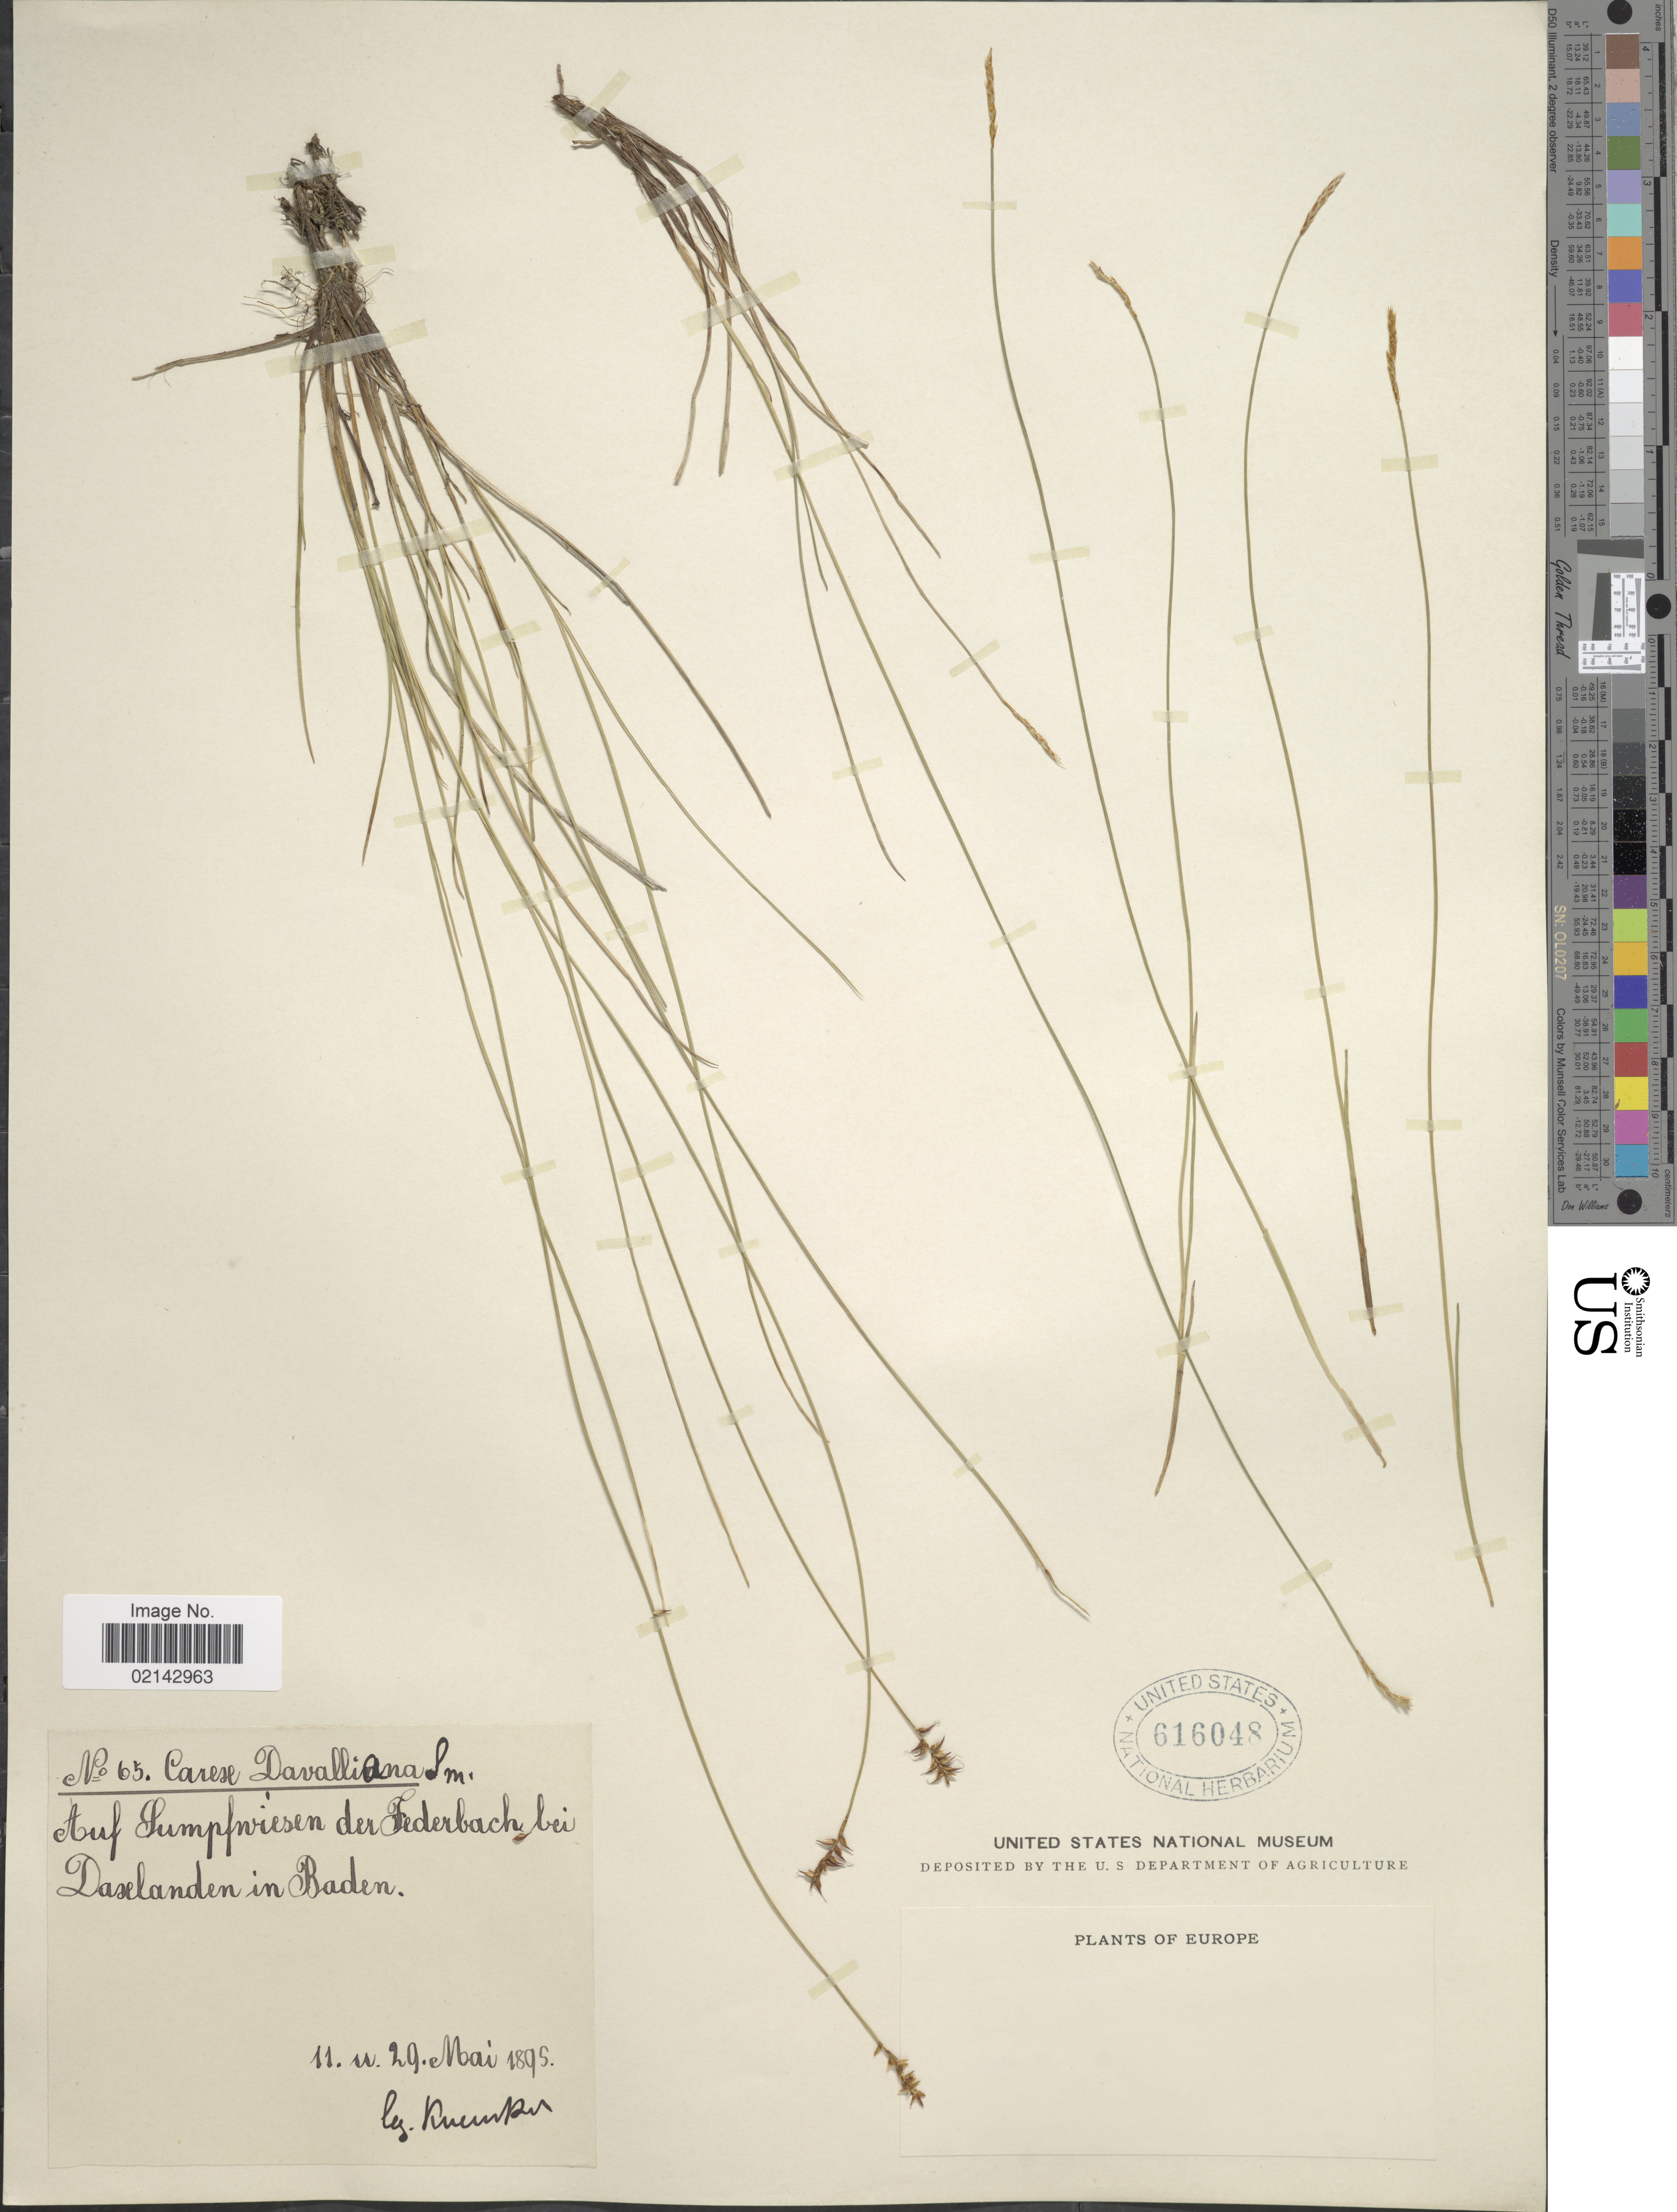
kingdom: Plantae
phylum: Tracheophyta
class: Liliopsida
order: Poales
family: Cyperaceae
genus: Carex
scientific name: Carex davalliana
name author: Sm.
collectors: Kneucker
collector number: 65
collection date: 1895-05-11/1895-05-29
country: Germany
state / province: Baden-Württemberg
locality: Auf Sumpfwiesen der Federbach bei Daselanden in Baden.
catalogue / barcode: US 616048